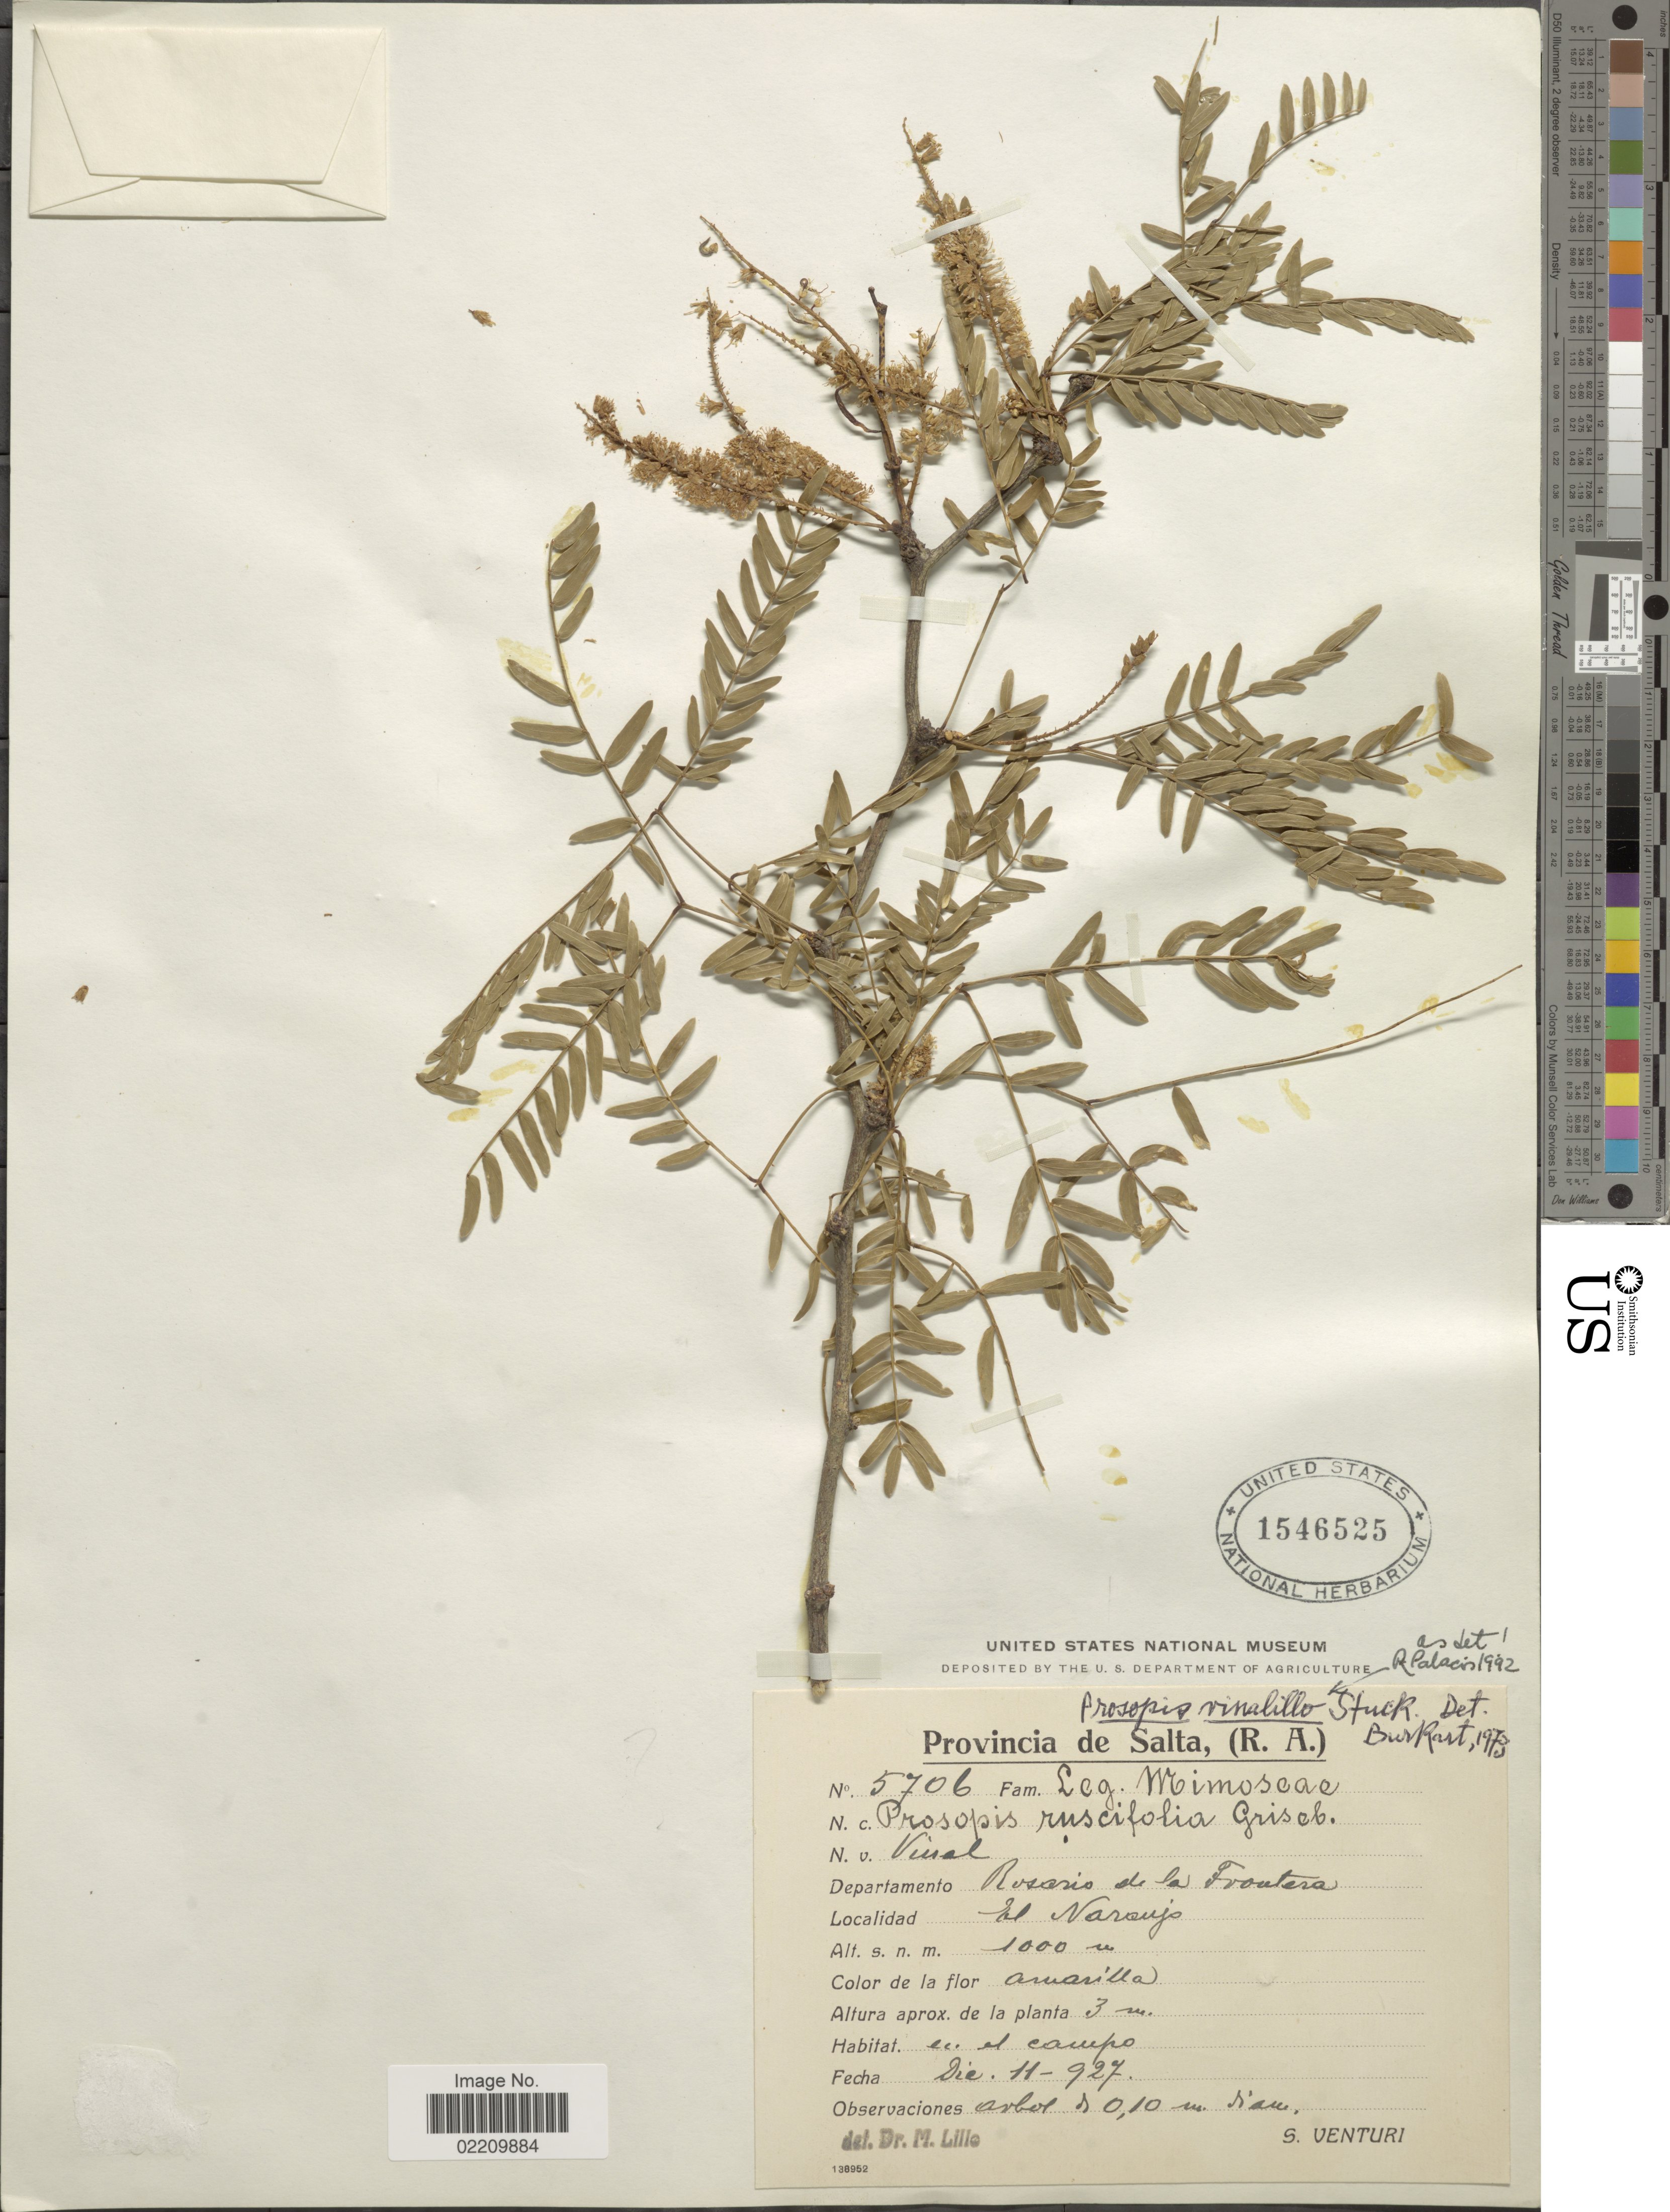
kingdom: Plantae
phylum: Tracheophyta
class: Magnoliopsida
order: Fabales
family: Fabaceae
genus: Neltuma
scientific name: Neltuma x vinalillo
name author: (Stuck.) C. E. Hughes & G.P. Lewis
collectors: S. Venturi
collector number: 5706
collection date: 1927-12-11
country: Argentina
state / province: Salta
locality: Departamento Rosario de la Frontera, El Naranjo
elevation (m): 1000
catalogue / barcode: US 1546525